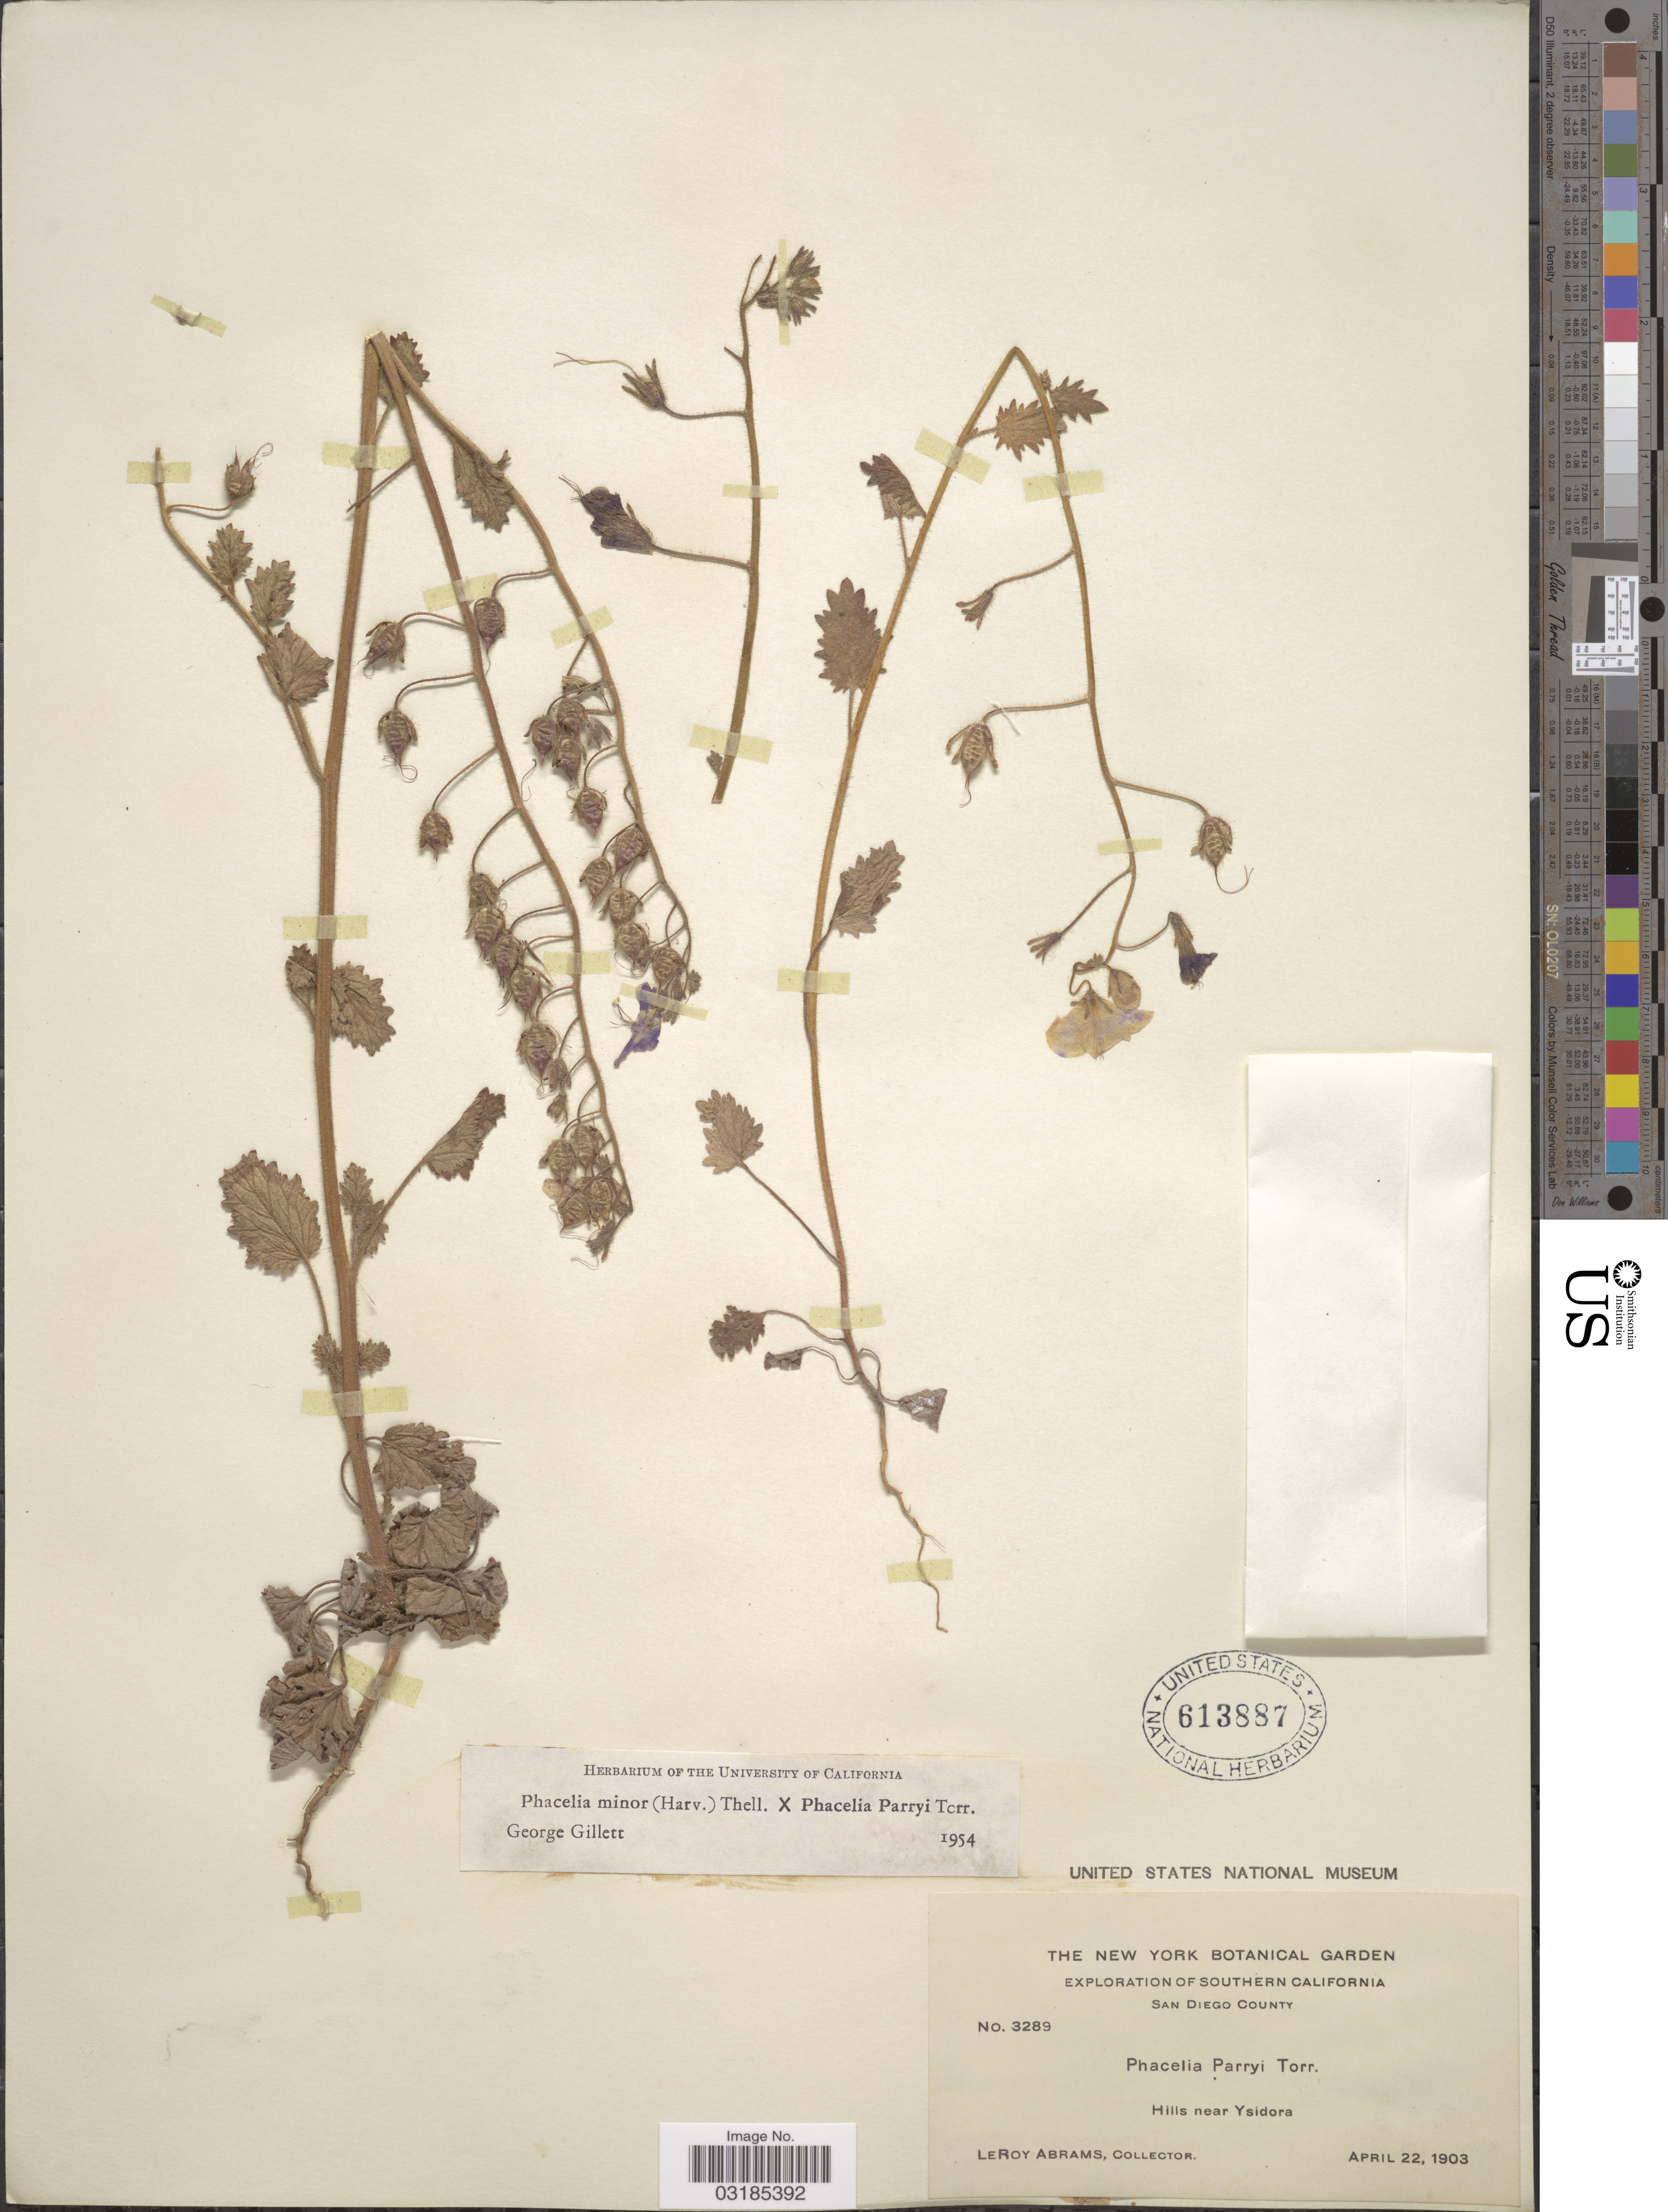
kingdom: Plantae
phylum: Tracheophyta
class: Magnoliopsida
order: Boraginales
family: Hydrophyllaceae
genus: Phacelia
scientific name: Phacelia minor x P. parryi Torr. in Emory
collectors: L. Abrams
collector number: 3289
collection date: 1903-04-22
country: United States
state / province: California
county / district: San Diego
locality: Southern California. San Diego County. Hills near Ysidora.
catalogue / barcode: US 613887